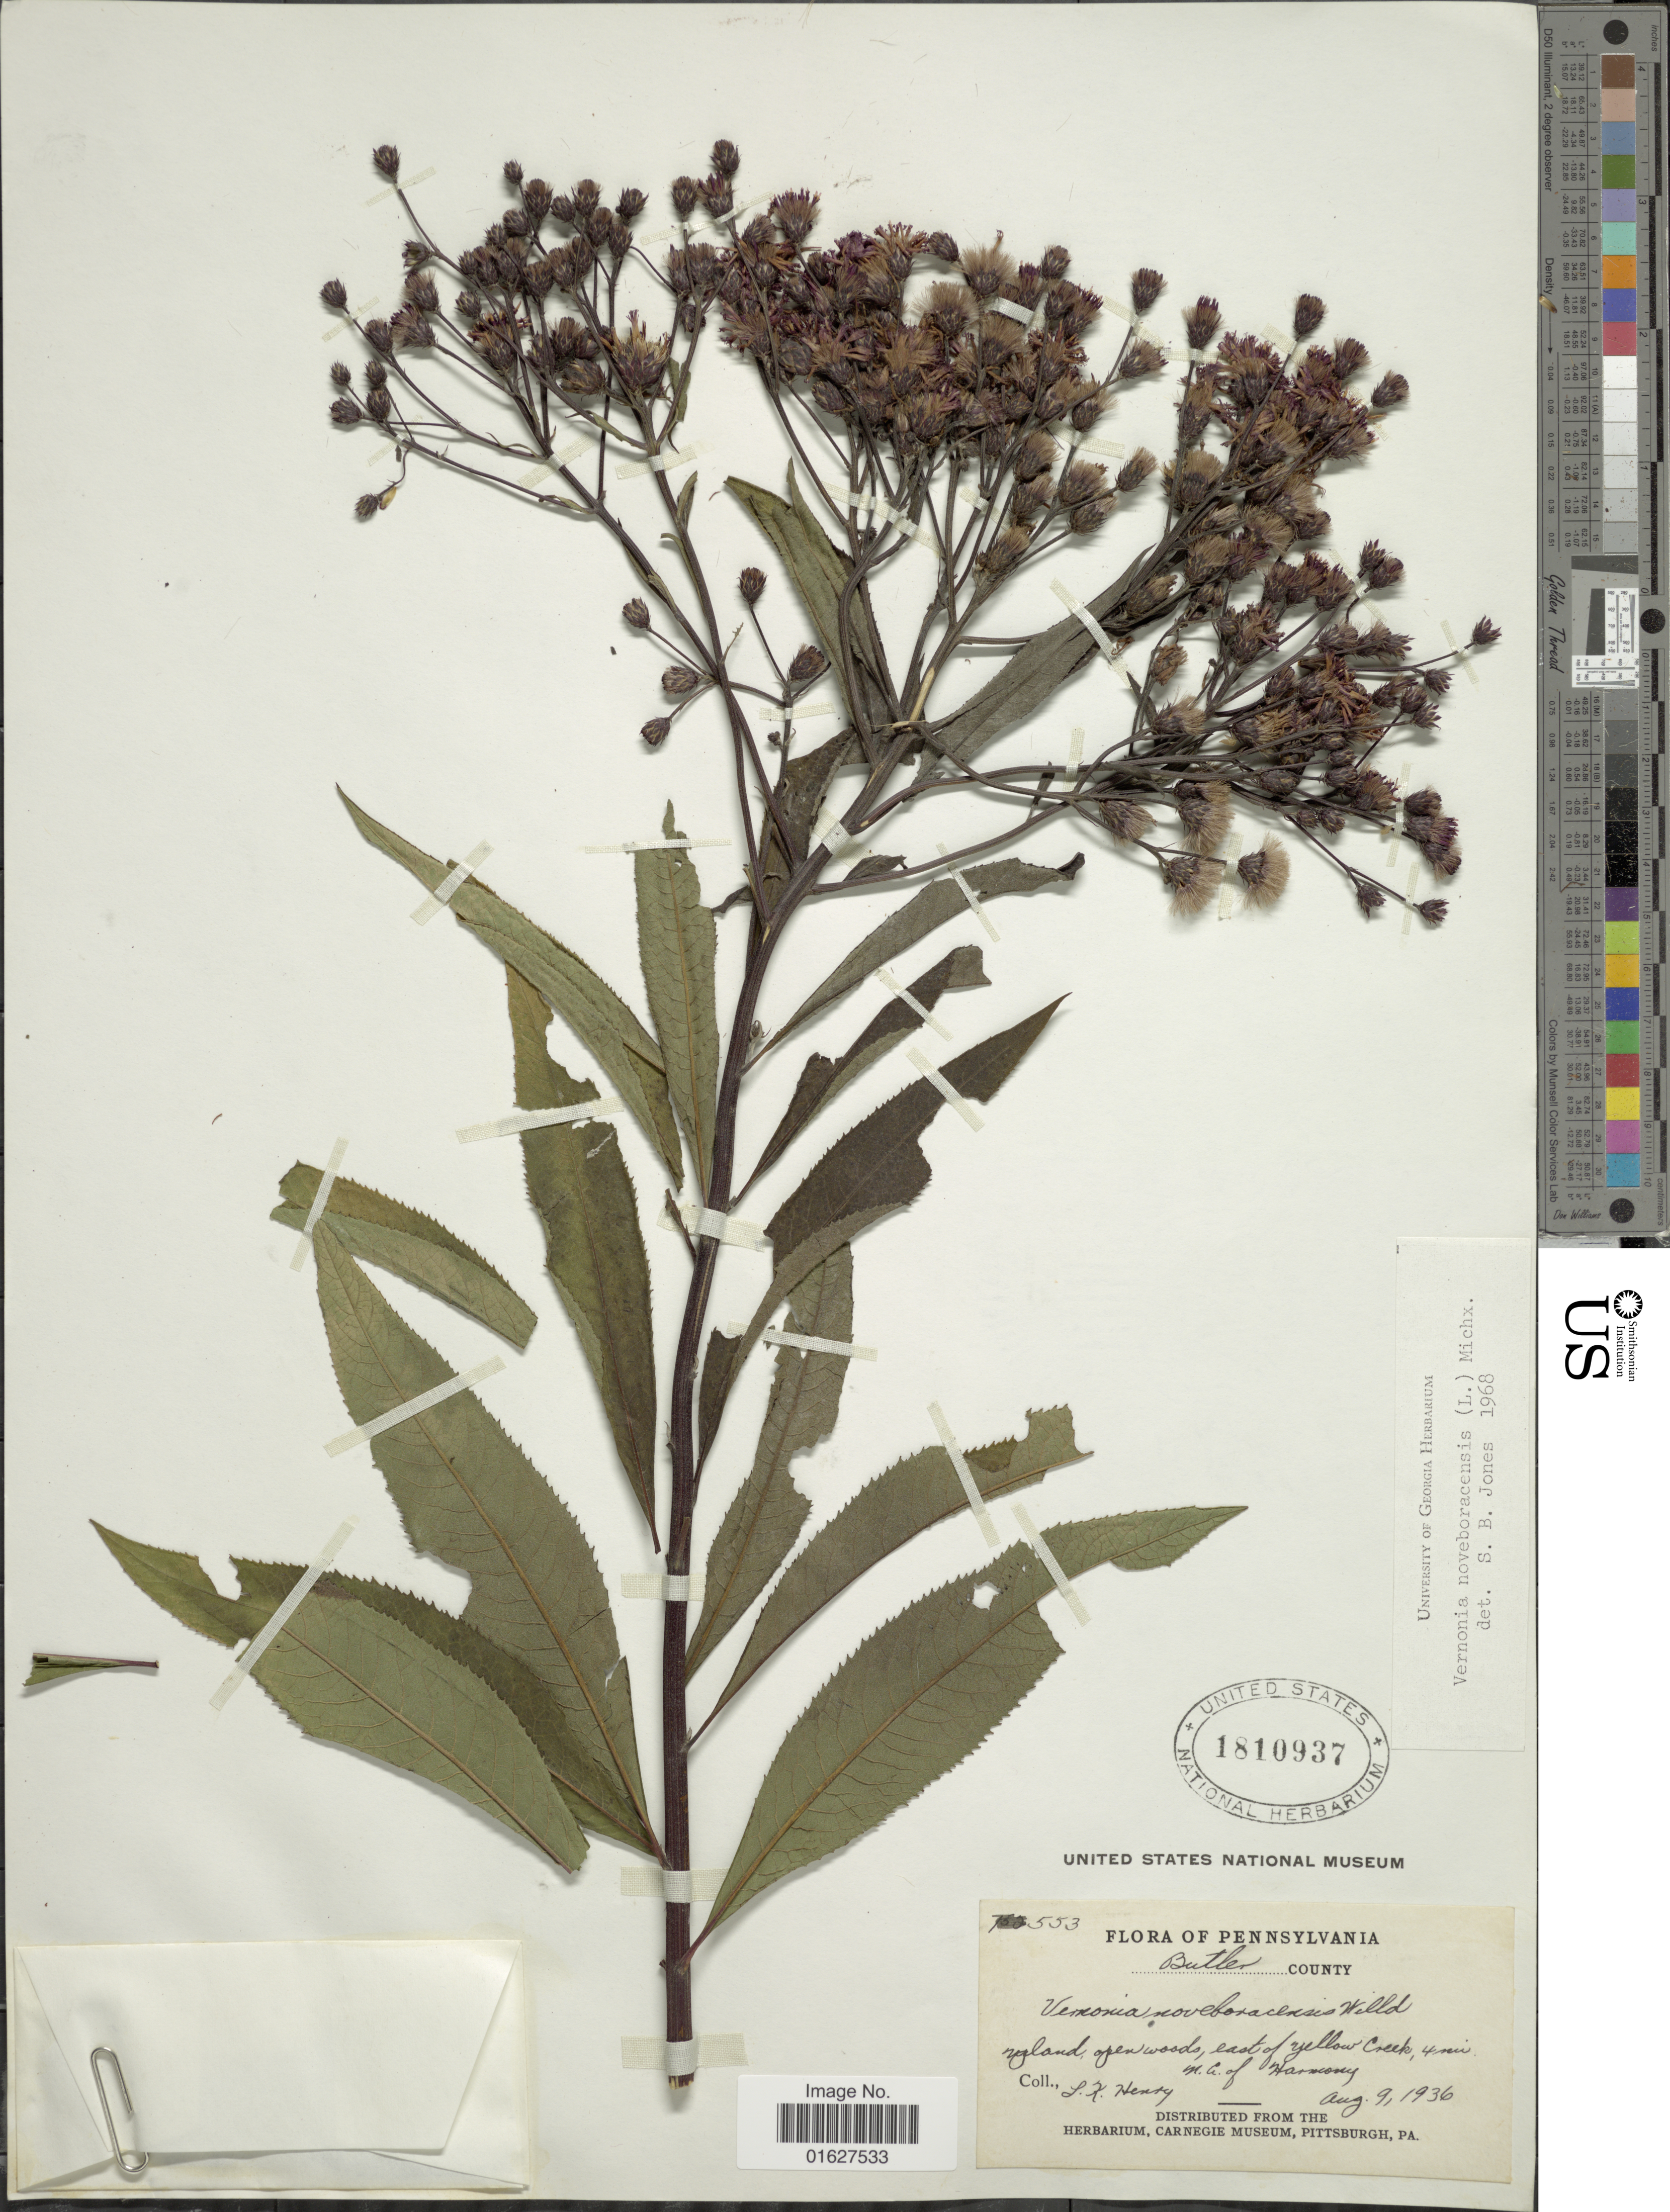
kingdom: Plantae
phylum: Tracheophyta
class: Magnoliopsida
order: Asterales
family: Asteraceae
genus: Vernonia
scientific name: Vernonia noveboracensis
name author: (L.) Michx.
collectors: L. K. Henry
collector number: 553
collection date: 1936-08-09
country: United States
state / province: Pennsylvania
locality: Pennsylvania. Butler County. Upland open woods, east of Yellow Creek, 4 mi. N. E. of Harmony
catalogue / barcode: US 1810937